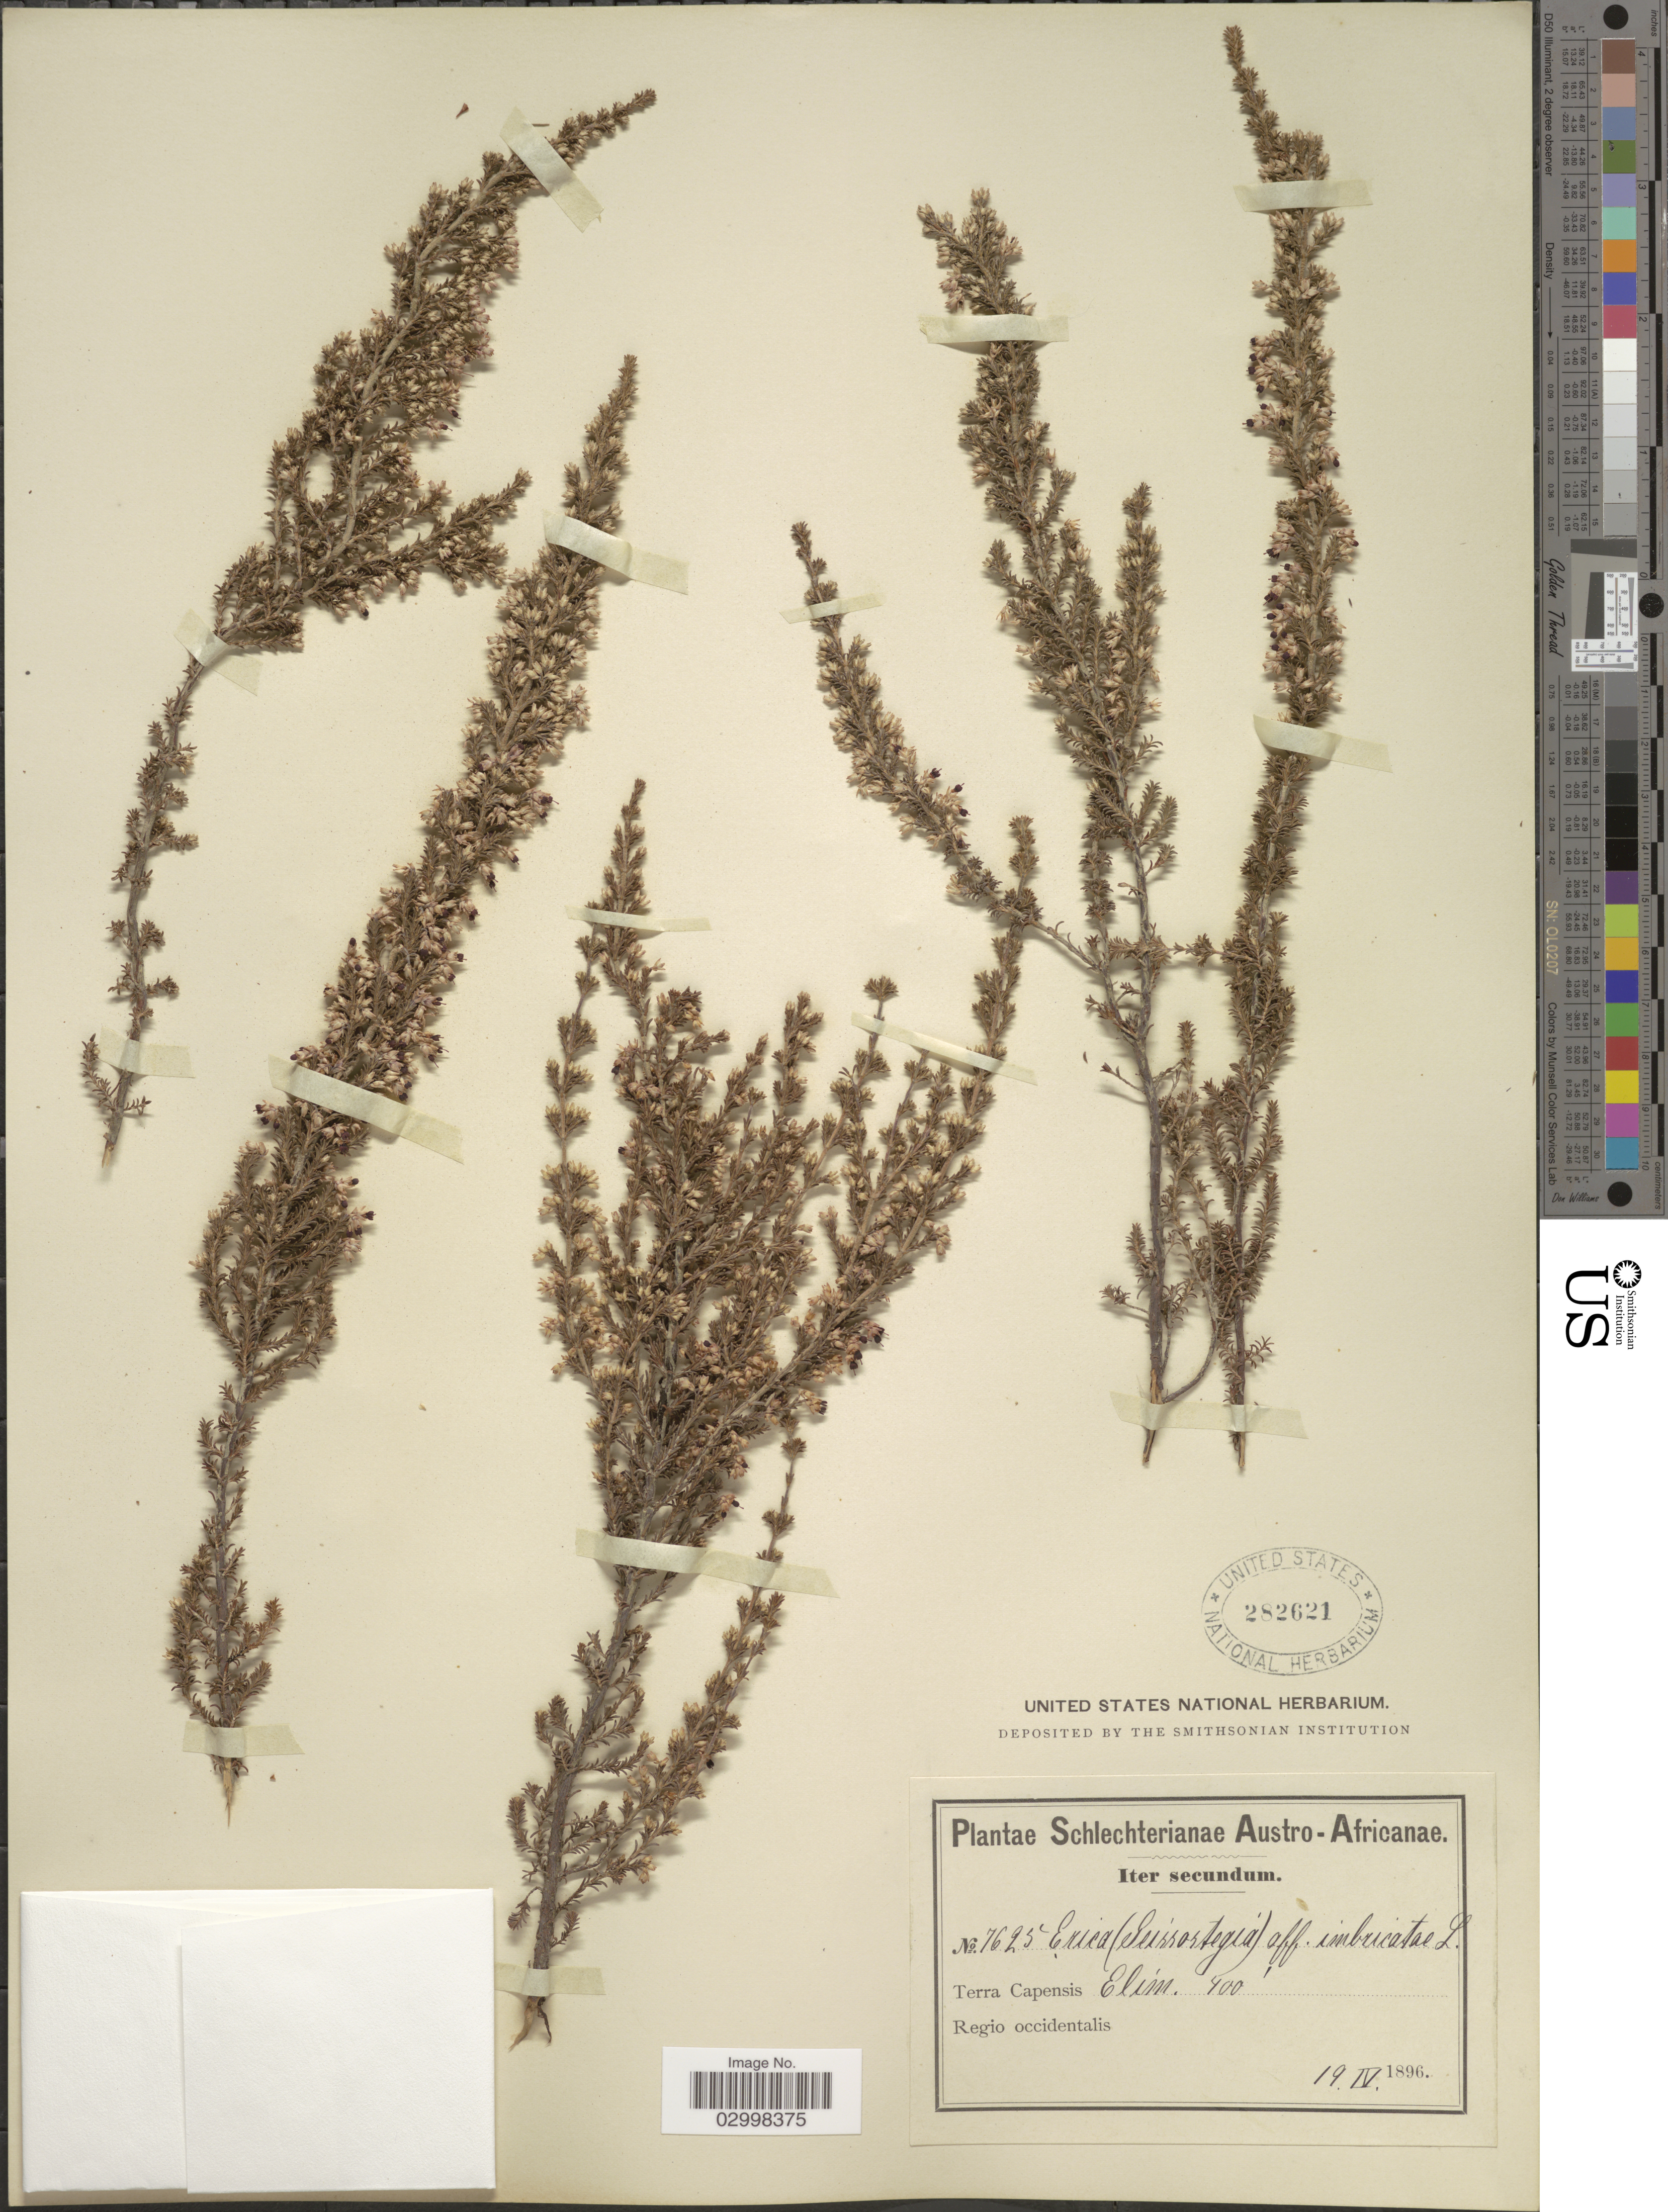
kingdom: Plantae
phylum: Tracheophyta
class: Magnoliopsida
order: Ericales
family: Ericaceae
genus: Erica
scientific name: Erica imbricata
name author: L.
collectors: Schlechter, --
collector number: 7625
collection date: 1896-04-19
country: South Africa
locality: Austro-Africanae, Terra Capensis Elim. Regio occidentalis.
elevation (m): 122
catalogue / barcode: US 282621